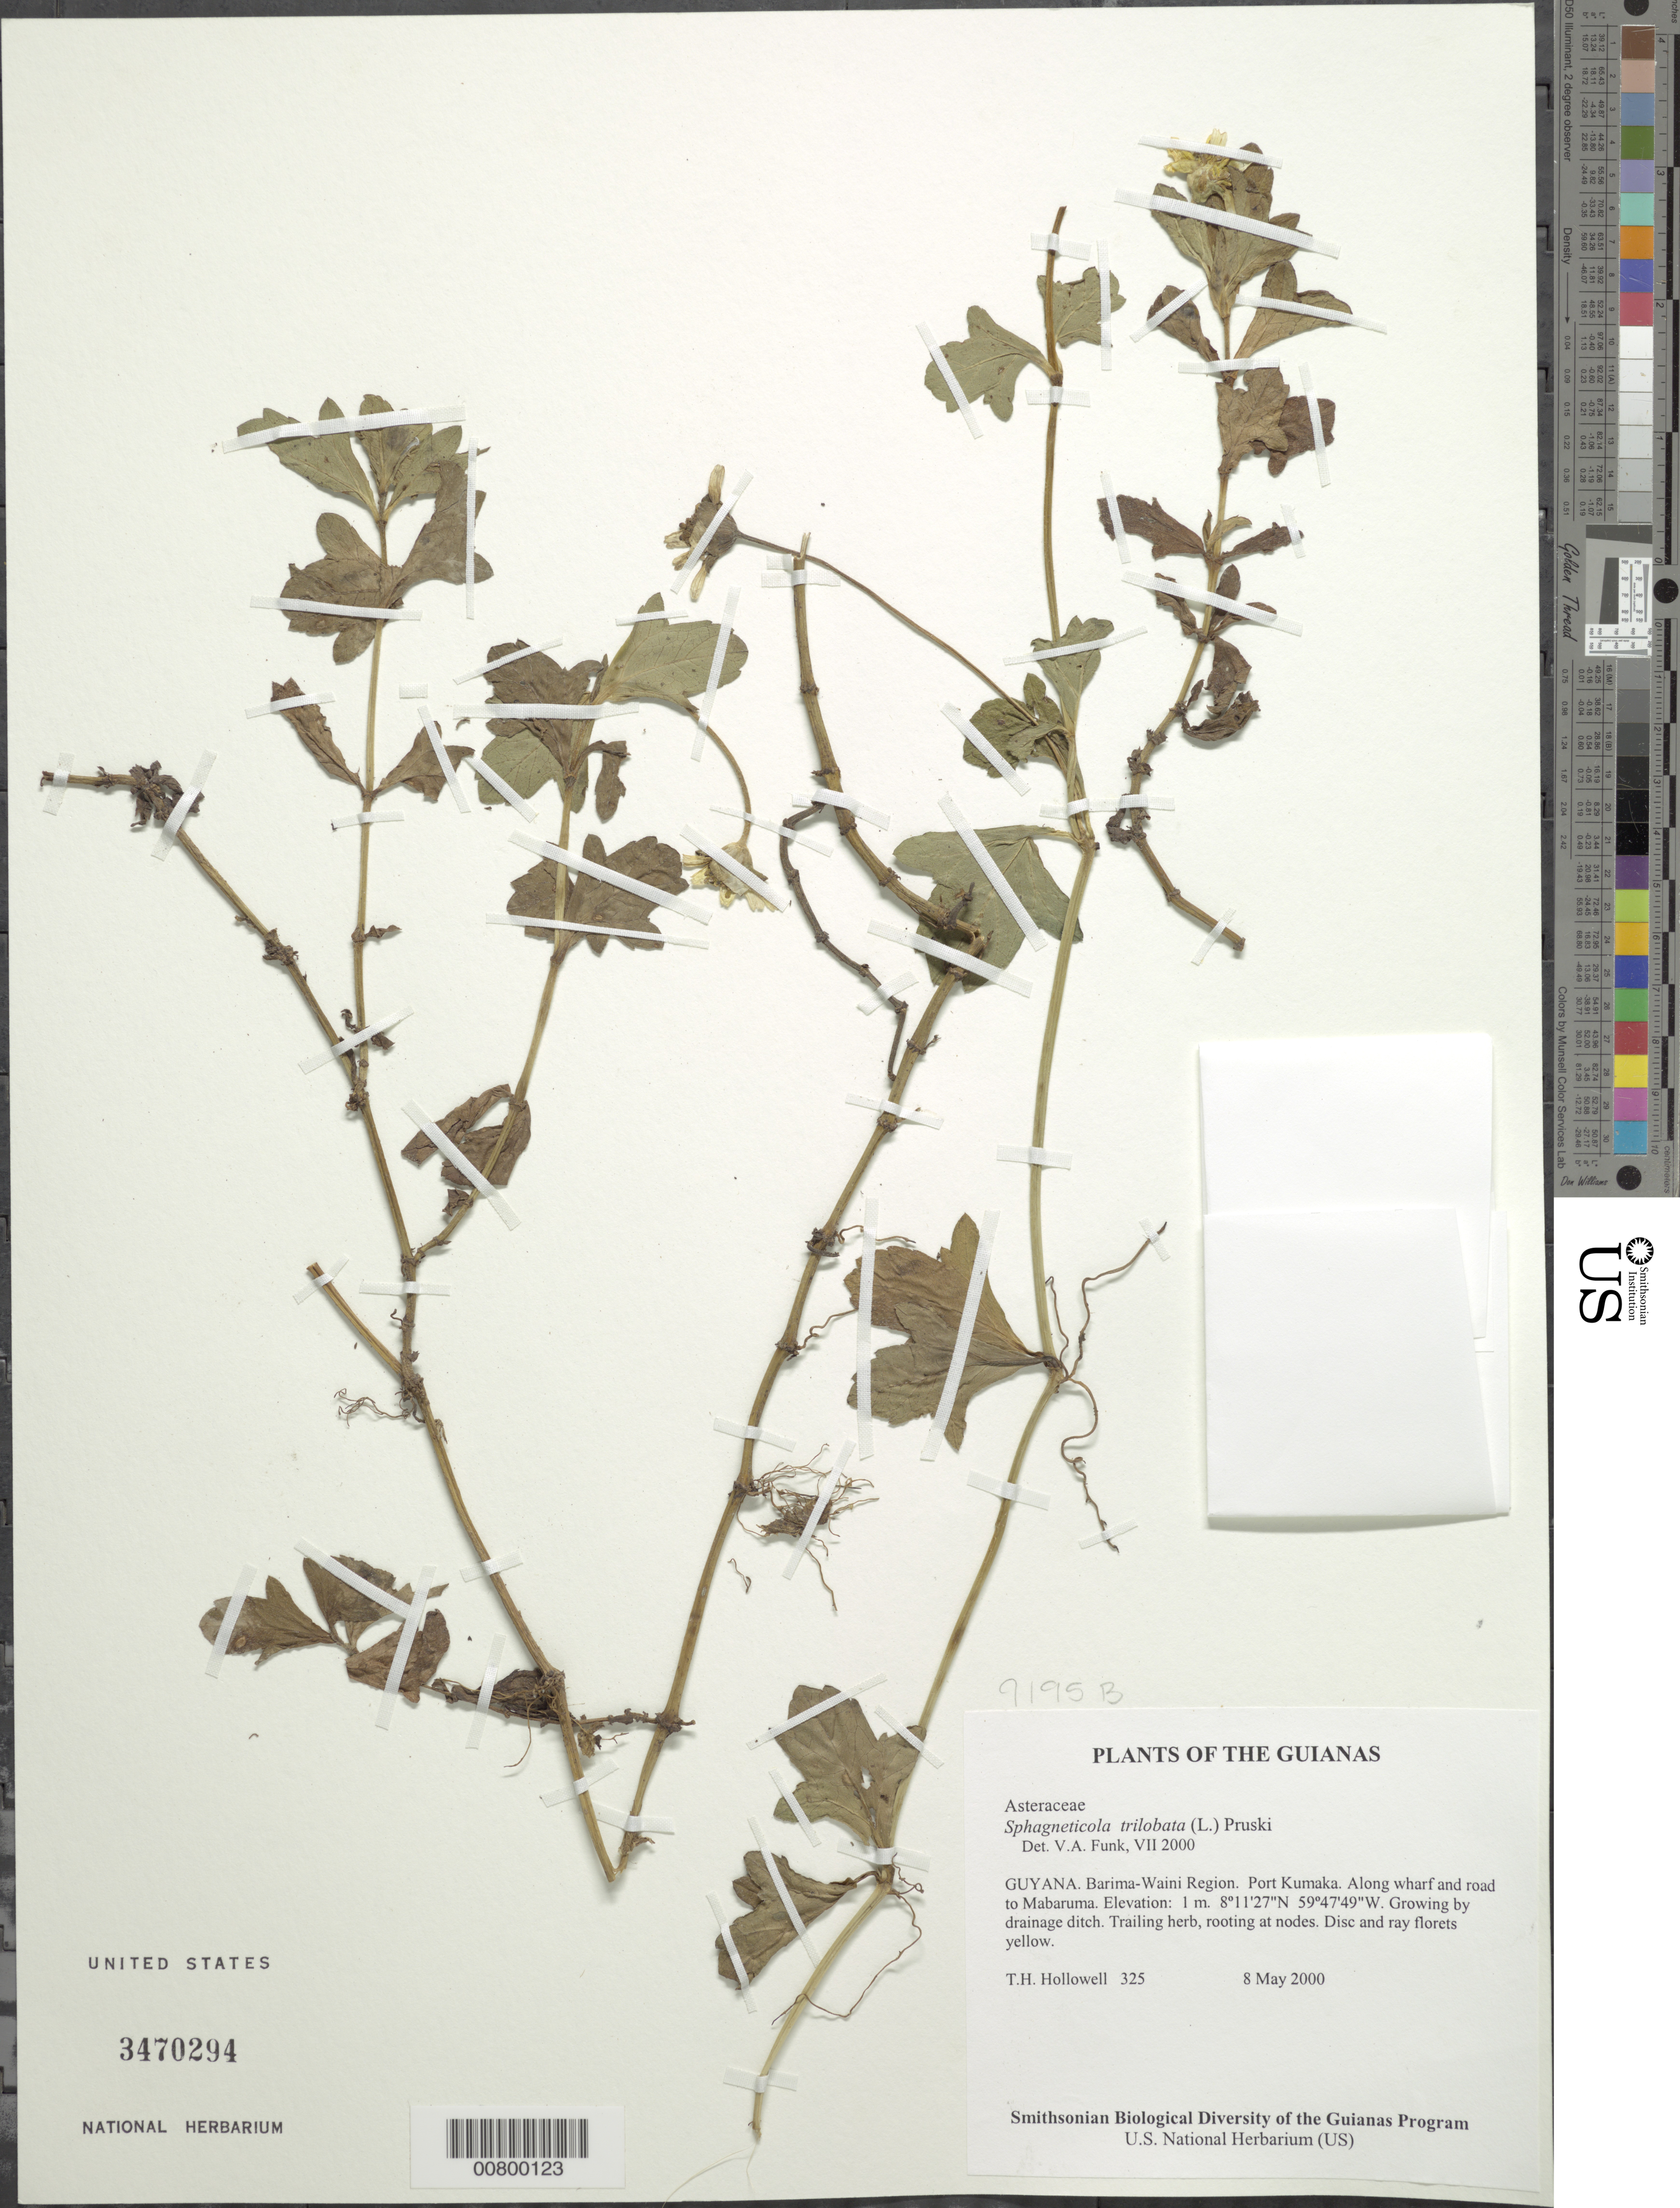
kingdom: Plantae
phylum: Tracheophyta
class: Magnoliopsida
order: Asterales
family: Asteraceae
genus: Sphagneticola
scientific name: Sphagneticola trilobata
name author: (L.) Pruski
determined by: Funk, Vicki A., (BOT), Smithsonian Institution - National Museum of Natural History (UNITED STATES)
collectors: T. Hollowell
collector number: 325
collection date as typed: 8 May 2000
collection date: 2000-05-08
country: Guyana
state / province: Barima-Waini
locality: Port Kumaka. Along wharf and road to Mabaruma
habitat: Growing by drainage ditch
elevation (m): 3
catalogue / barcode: US 3470294